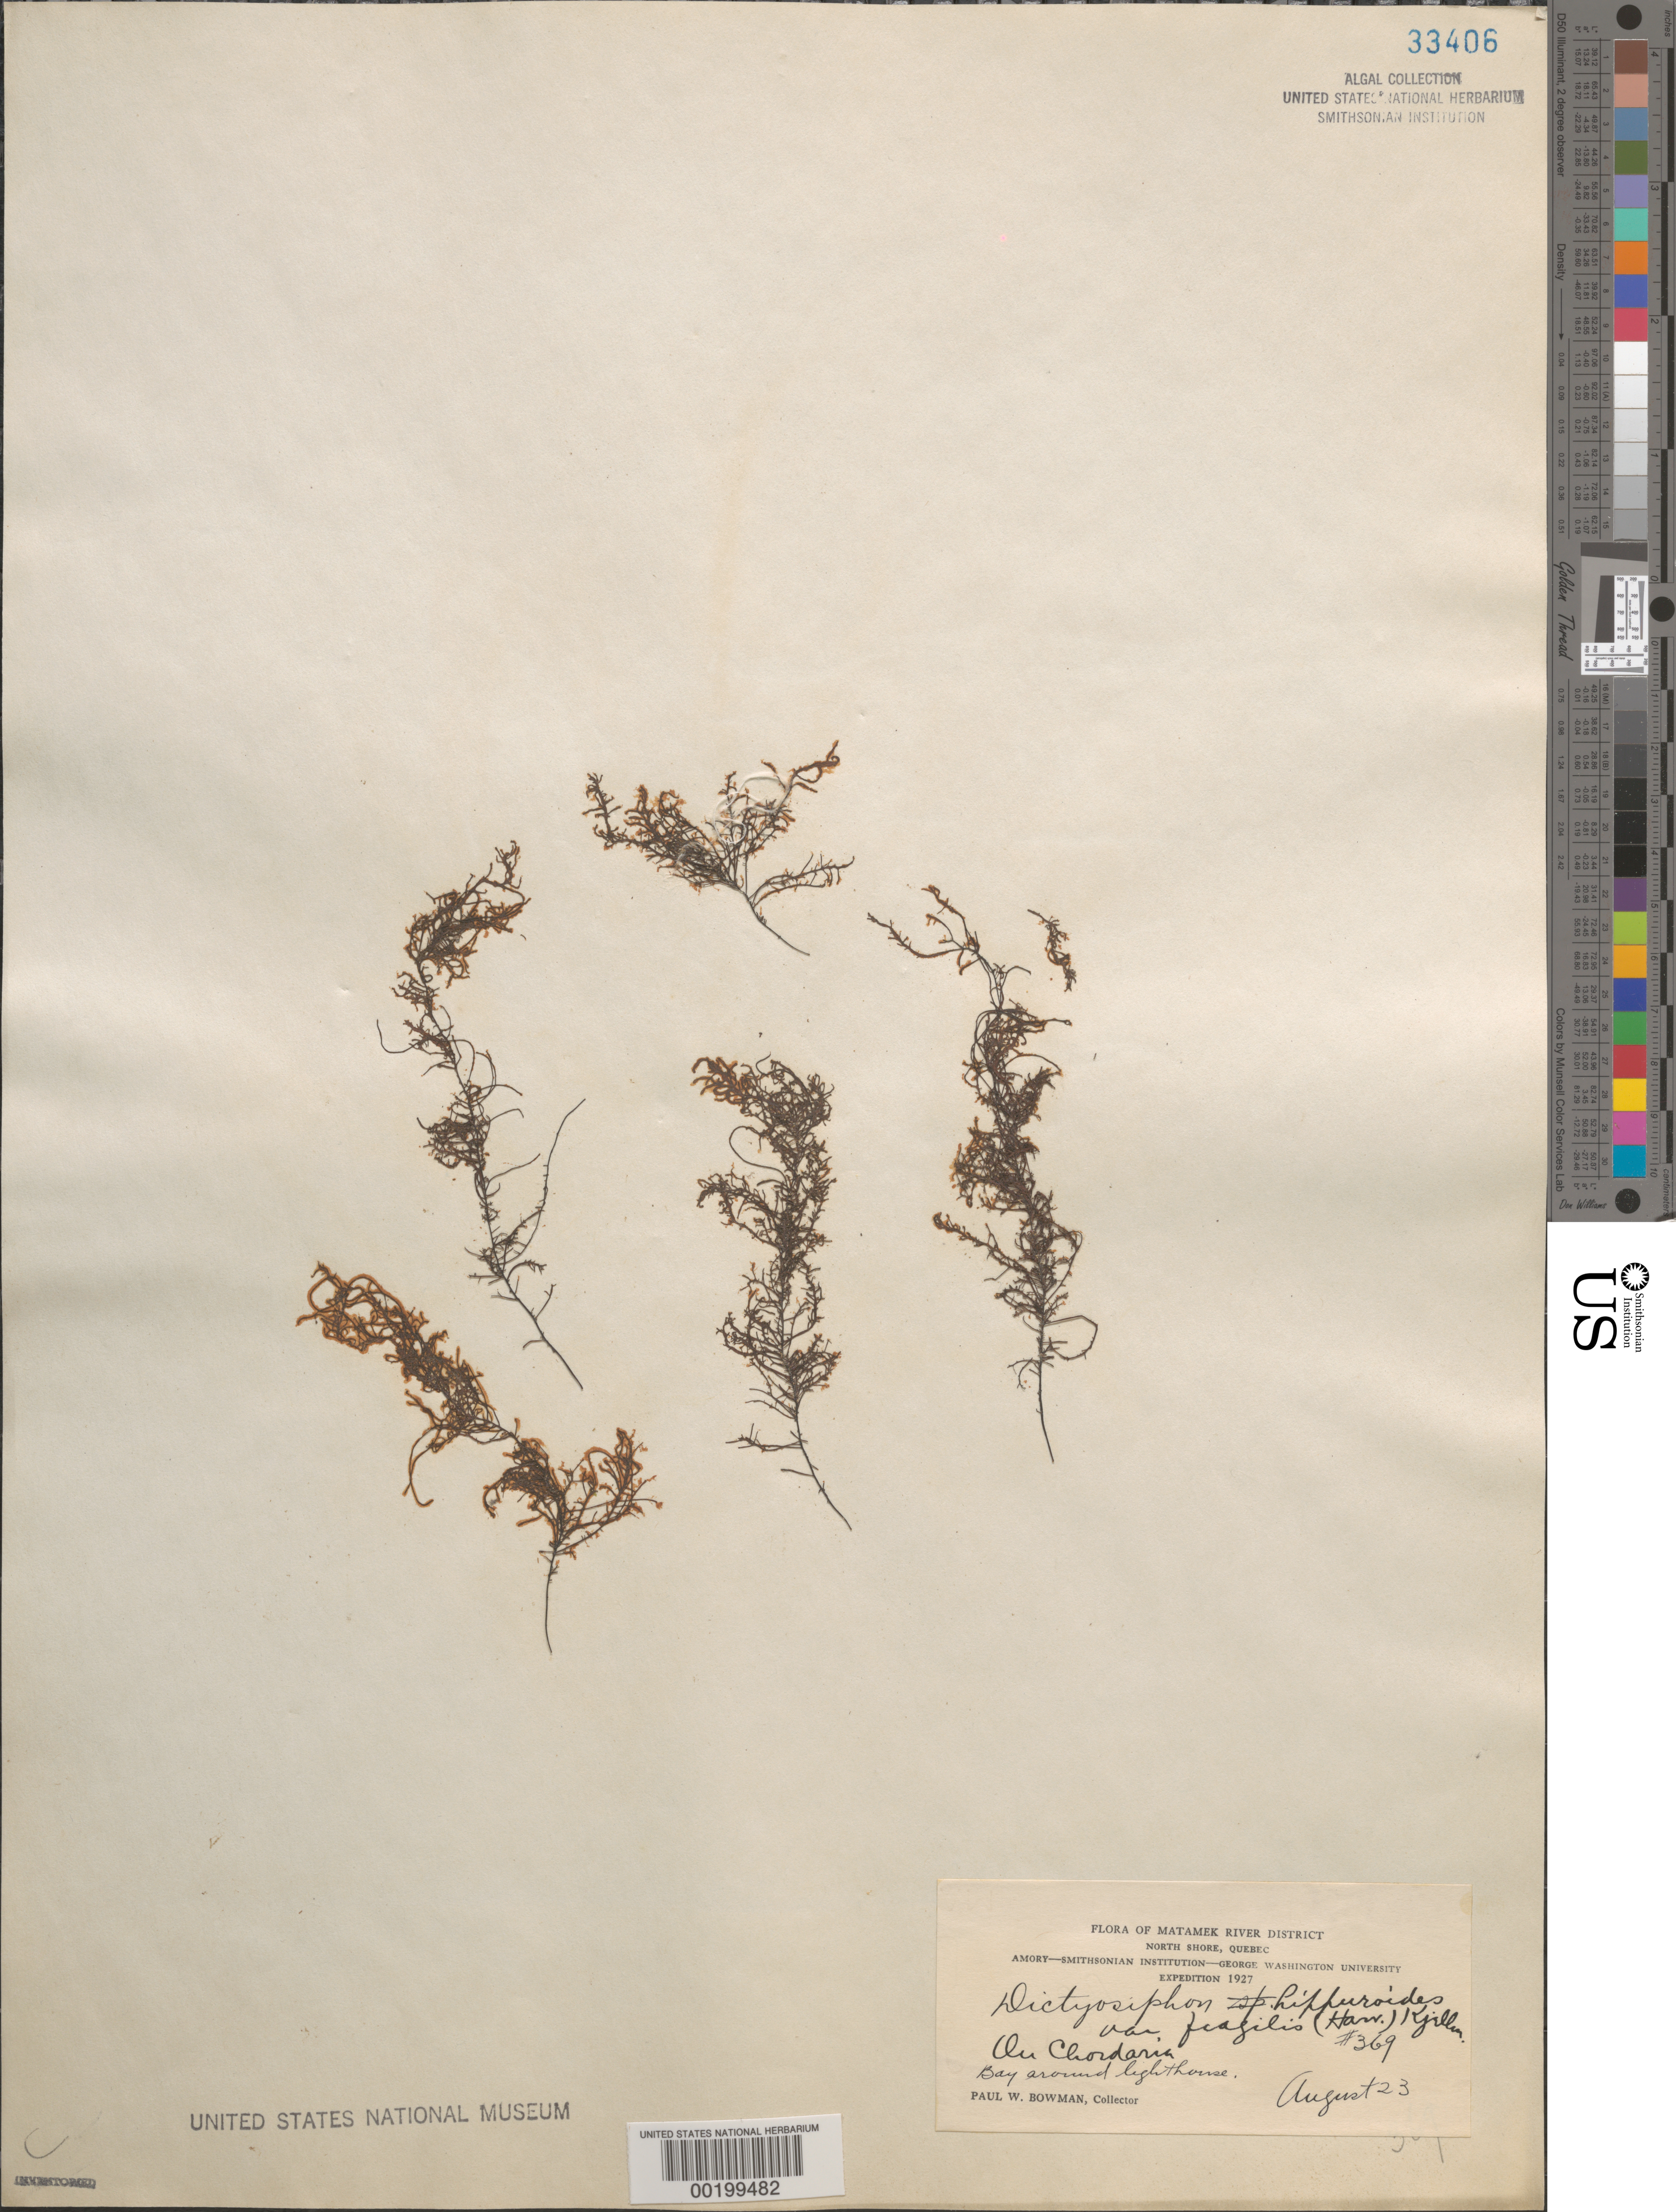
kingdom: Chromista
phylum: Ochrophyta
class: Phaeophyceae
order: Dictyosiphonales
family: Dictyosiphonaceae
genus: Dictyosiphon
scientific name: Dictyosiphon foeniculaceus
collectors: P. Bowman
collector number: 369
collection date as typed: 23 Aug 1927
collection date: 1927-08-23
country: Canada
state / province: Quebec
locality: Matamek river district, north shore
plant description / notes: Amory-Smithsonian Institution-George Washington University Expedition, 1927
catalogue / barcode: US 33406